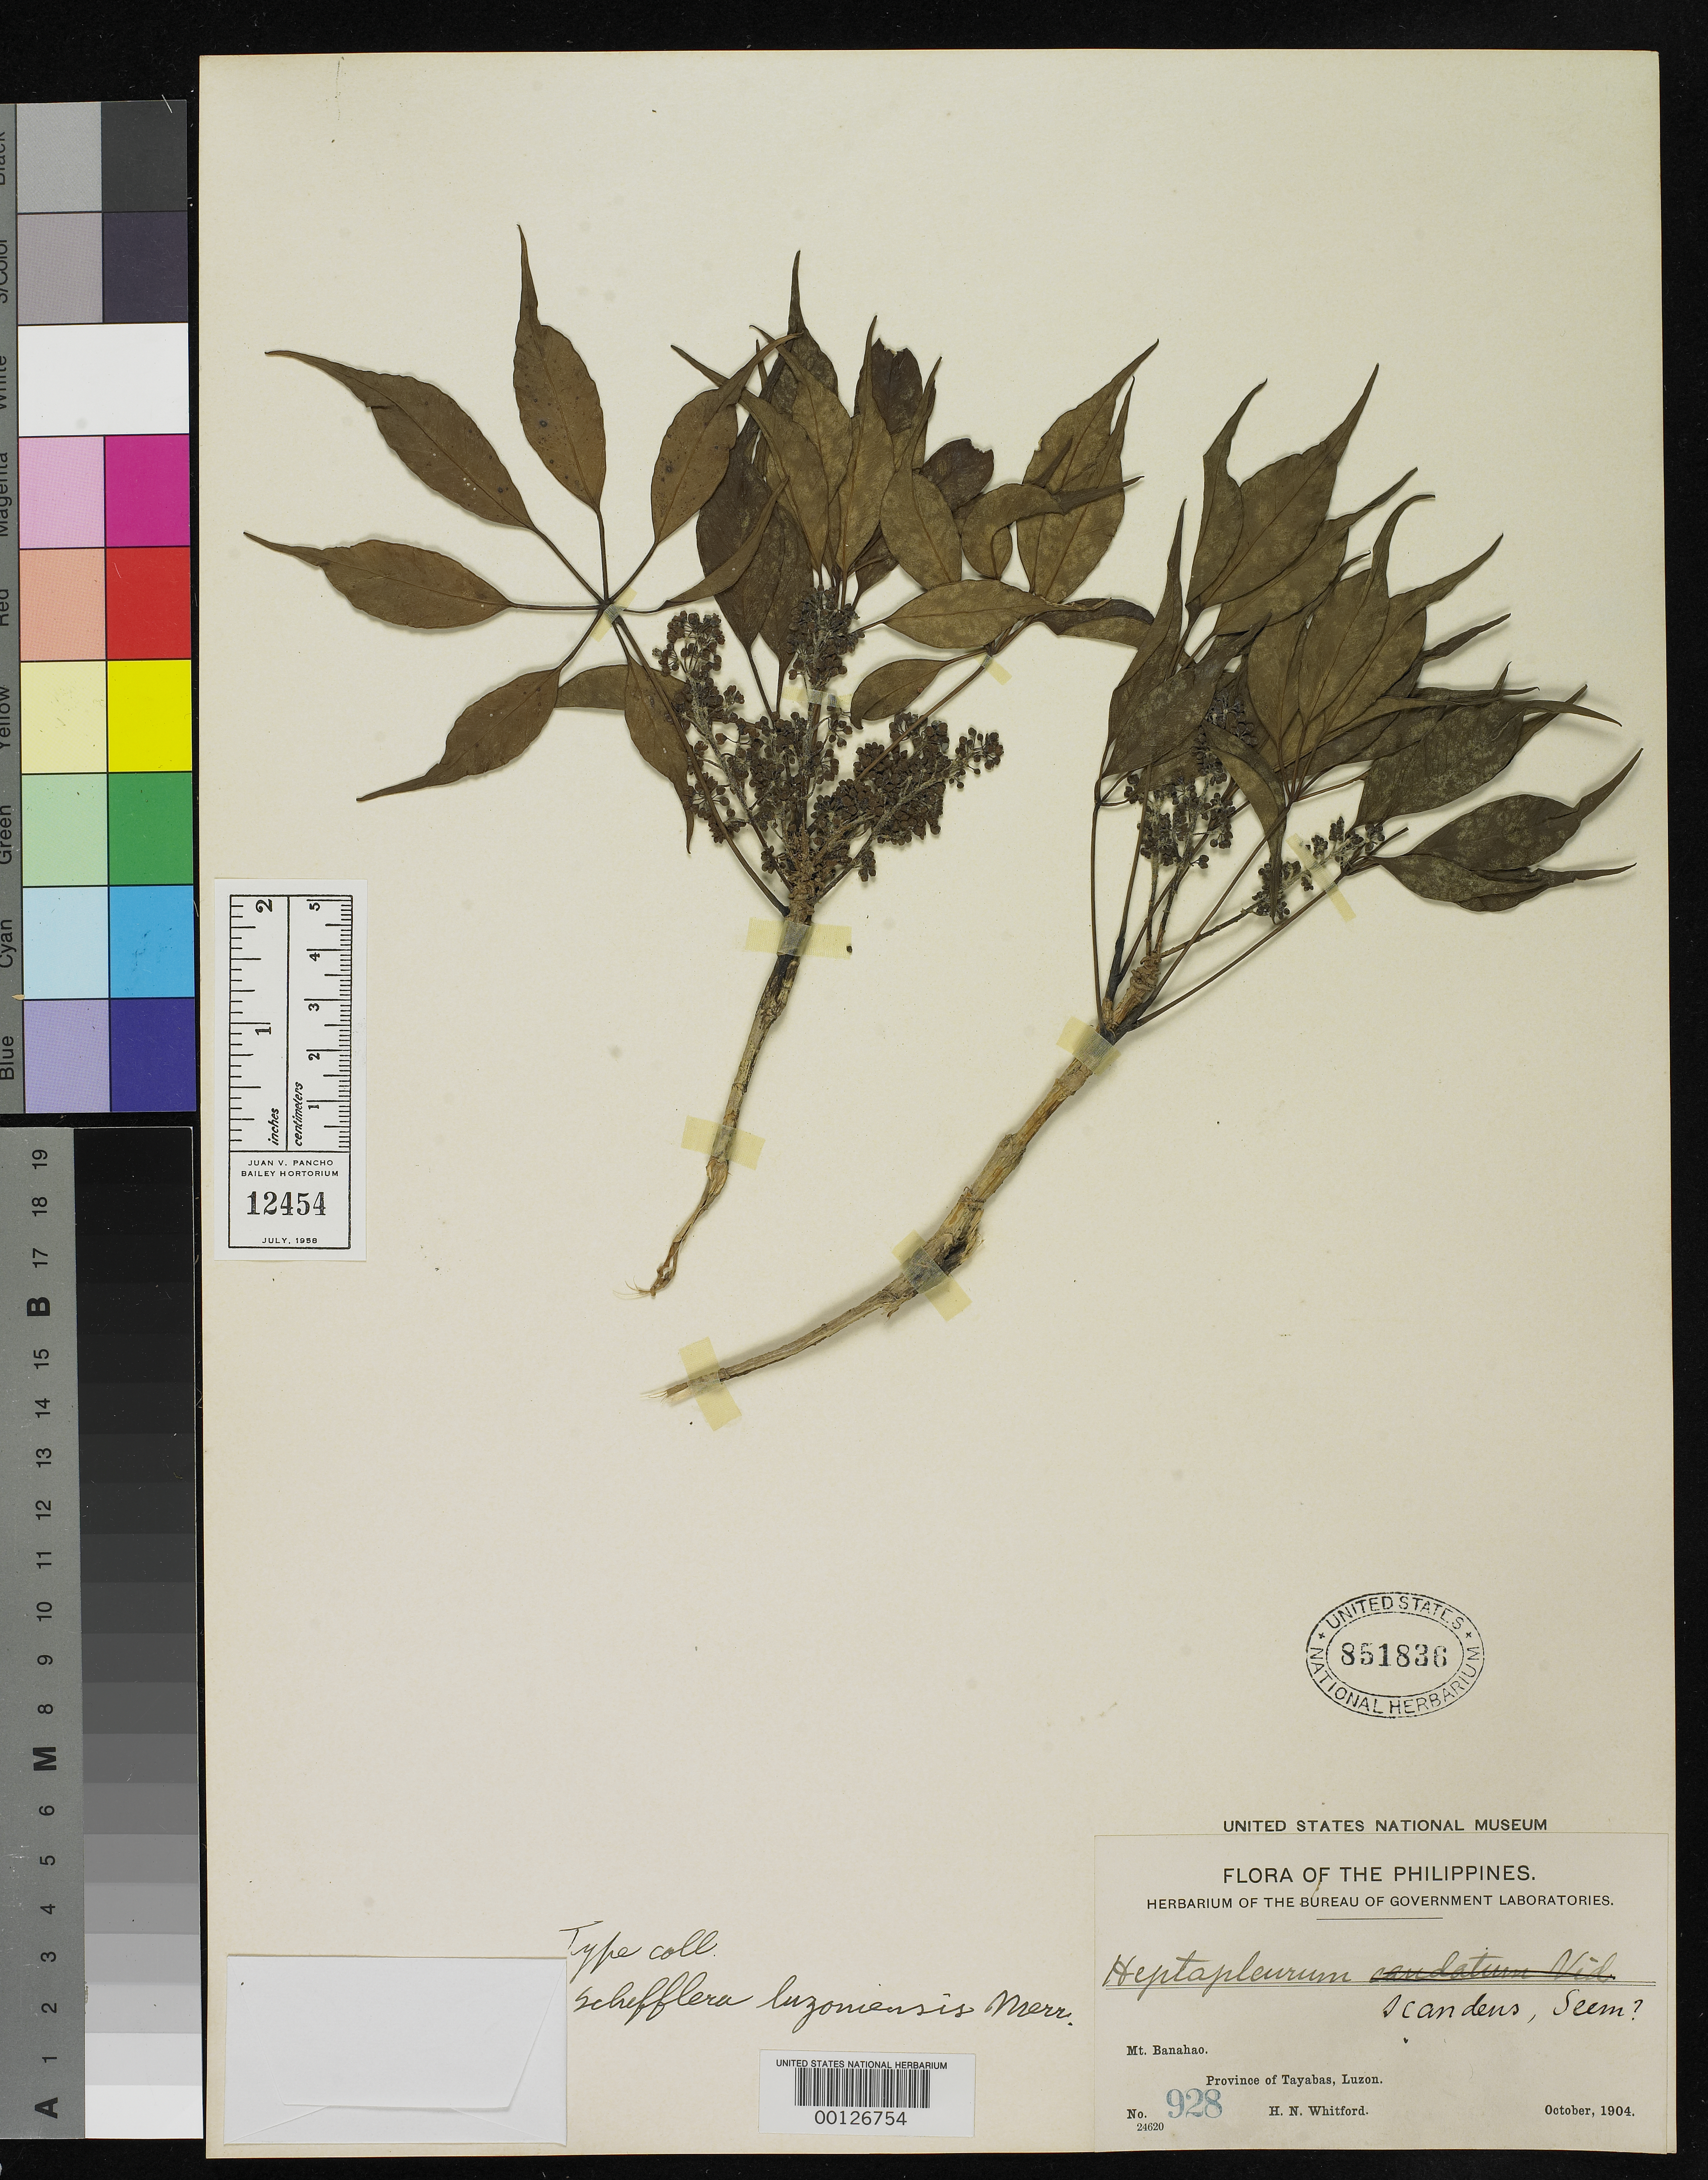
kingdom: Plantae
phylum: Tracheophyta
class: Magnoliopsida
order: Apiales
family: Araliaceae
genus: Schefflera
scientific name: Schefflera luzoniensis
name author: Merr.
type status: Isotype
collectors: H. N. Whitford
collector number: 928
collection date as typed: Oct 1904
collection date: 1904-10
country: Philippines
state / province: Calabarzon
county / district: Quezon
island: Luzon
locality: Mt. Banahao.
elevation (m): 1100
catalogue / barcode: US 851836